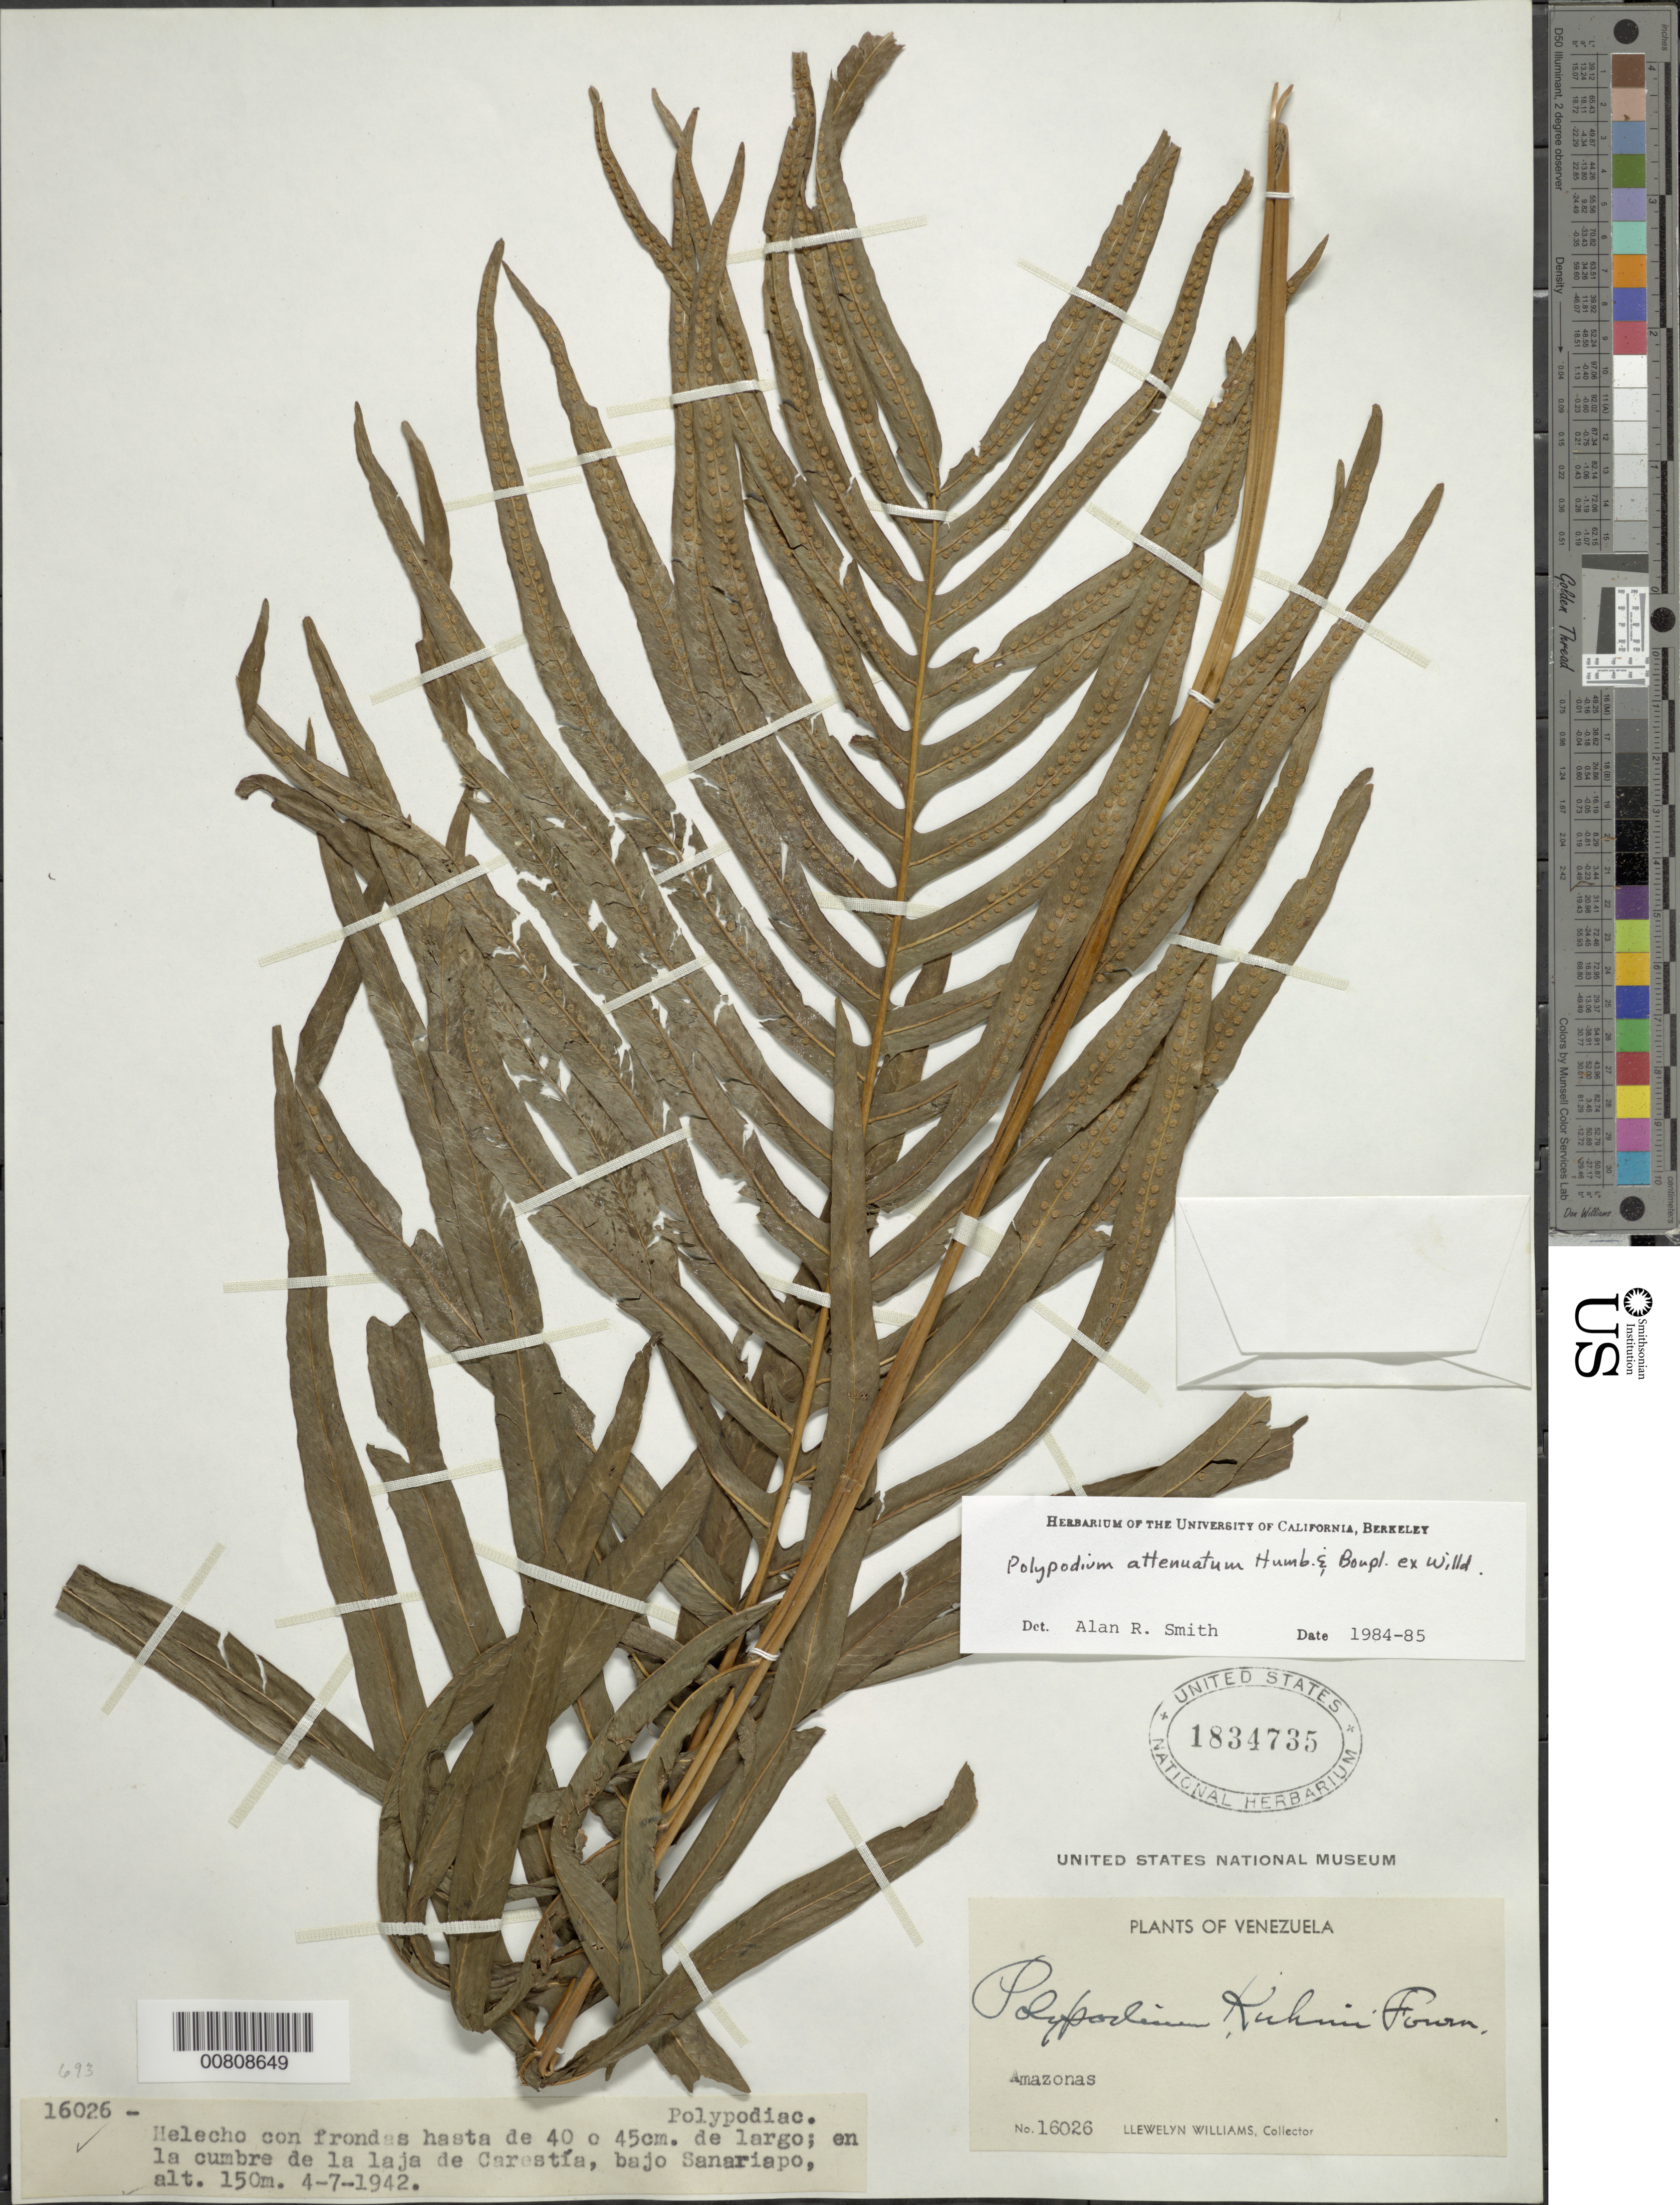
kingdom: Plantae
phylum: Tracheophyta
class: Polypodiopsida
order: Polypodiales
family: Polypodiaceae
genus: Serpocaulon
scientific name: Serpocaulon attenuatum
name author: (Humb. & Bonpl. ex Willd.) A.R. Sm.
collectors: Ll. Williams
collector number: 16026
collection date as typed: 4-Jul-42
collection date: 1942-07-04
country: Venezuela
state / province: Amazonas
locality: Carestia, bajo Sanariapo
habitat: Cumbre de la laja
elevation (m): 150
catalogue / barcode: US 1834735